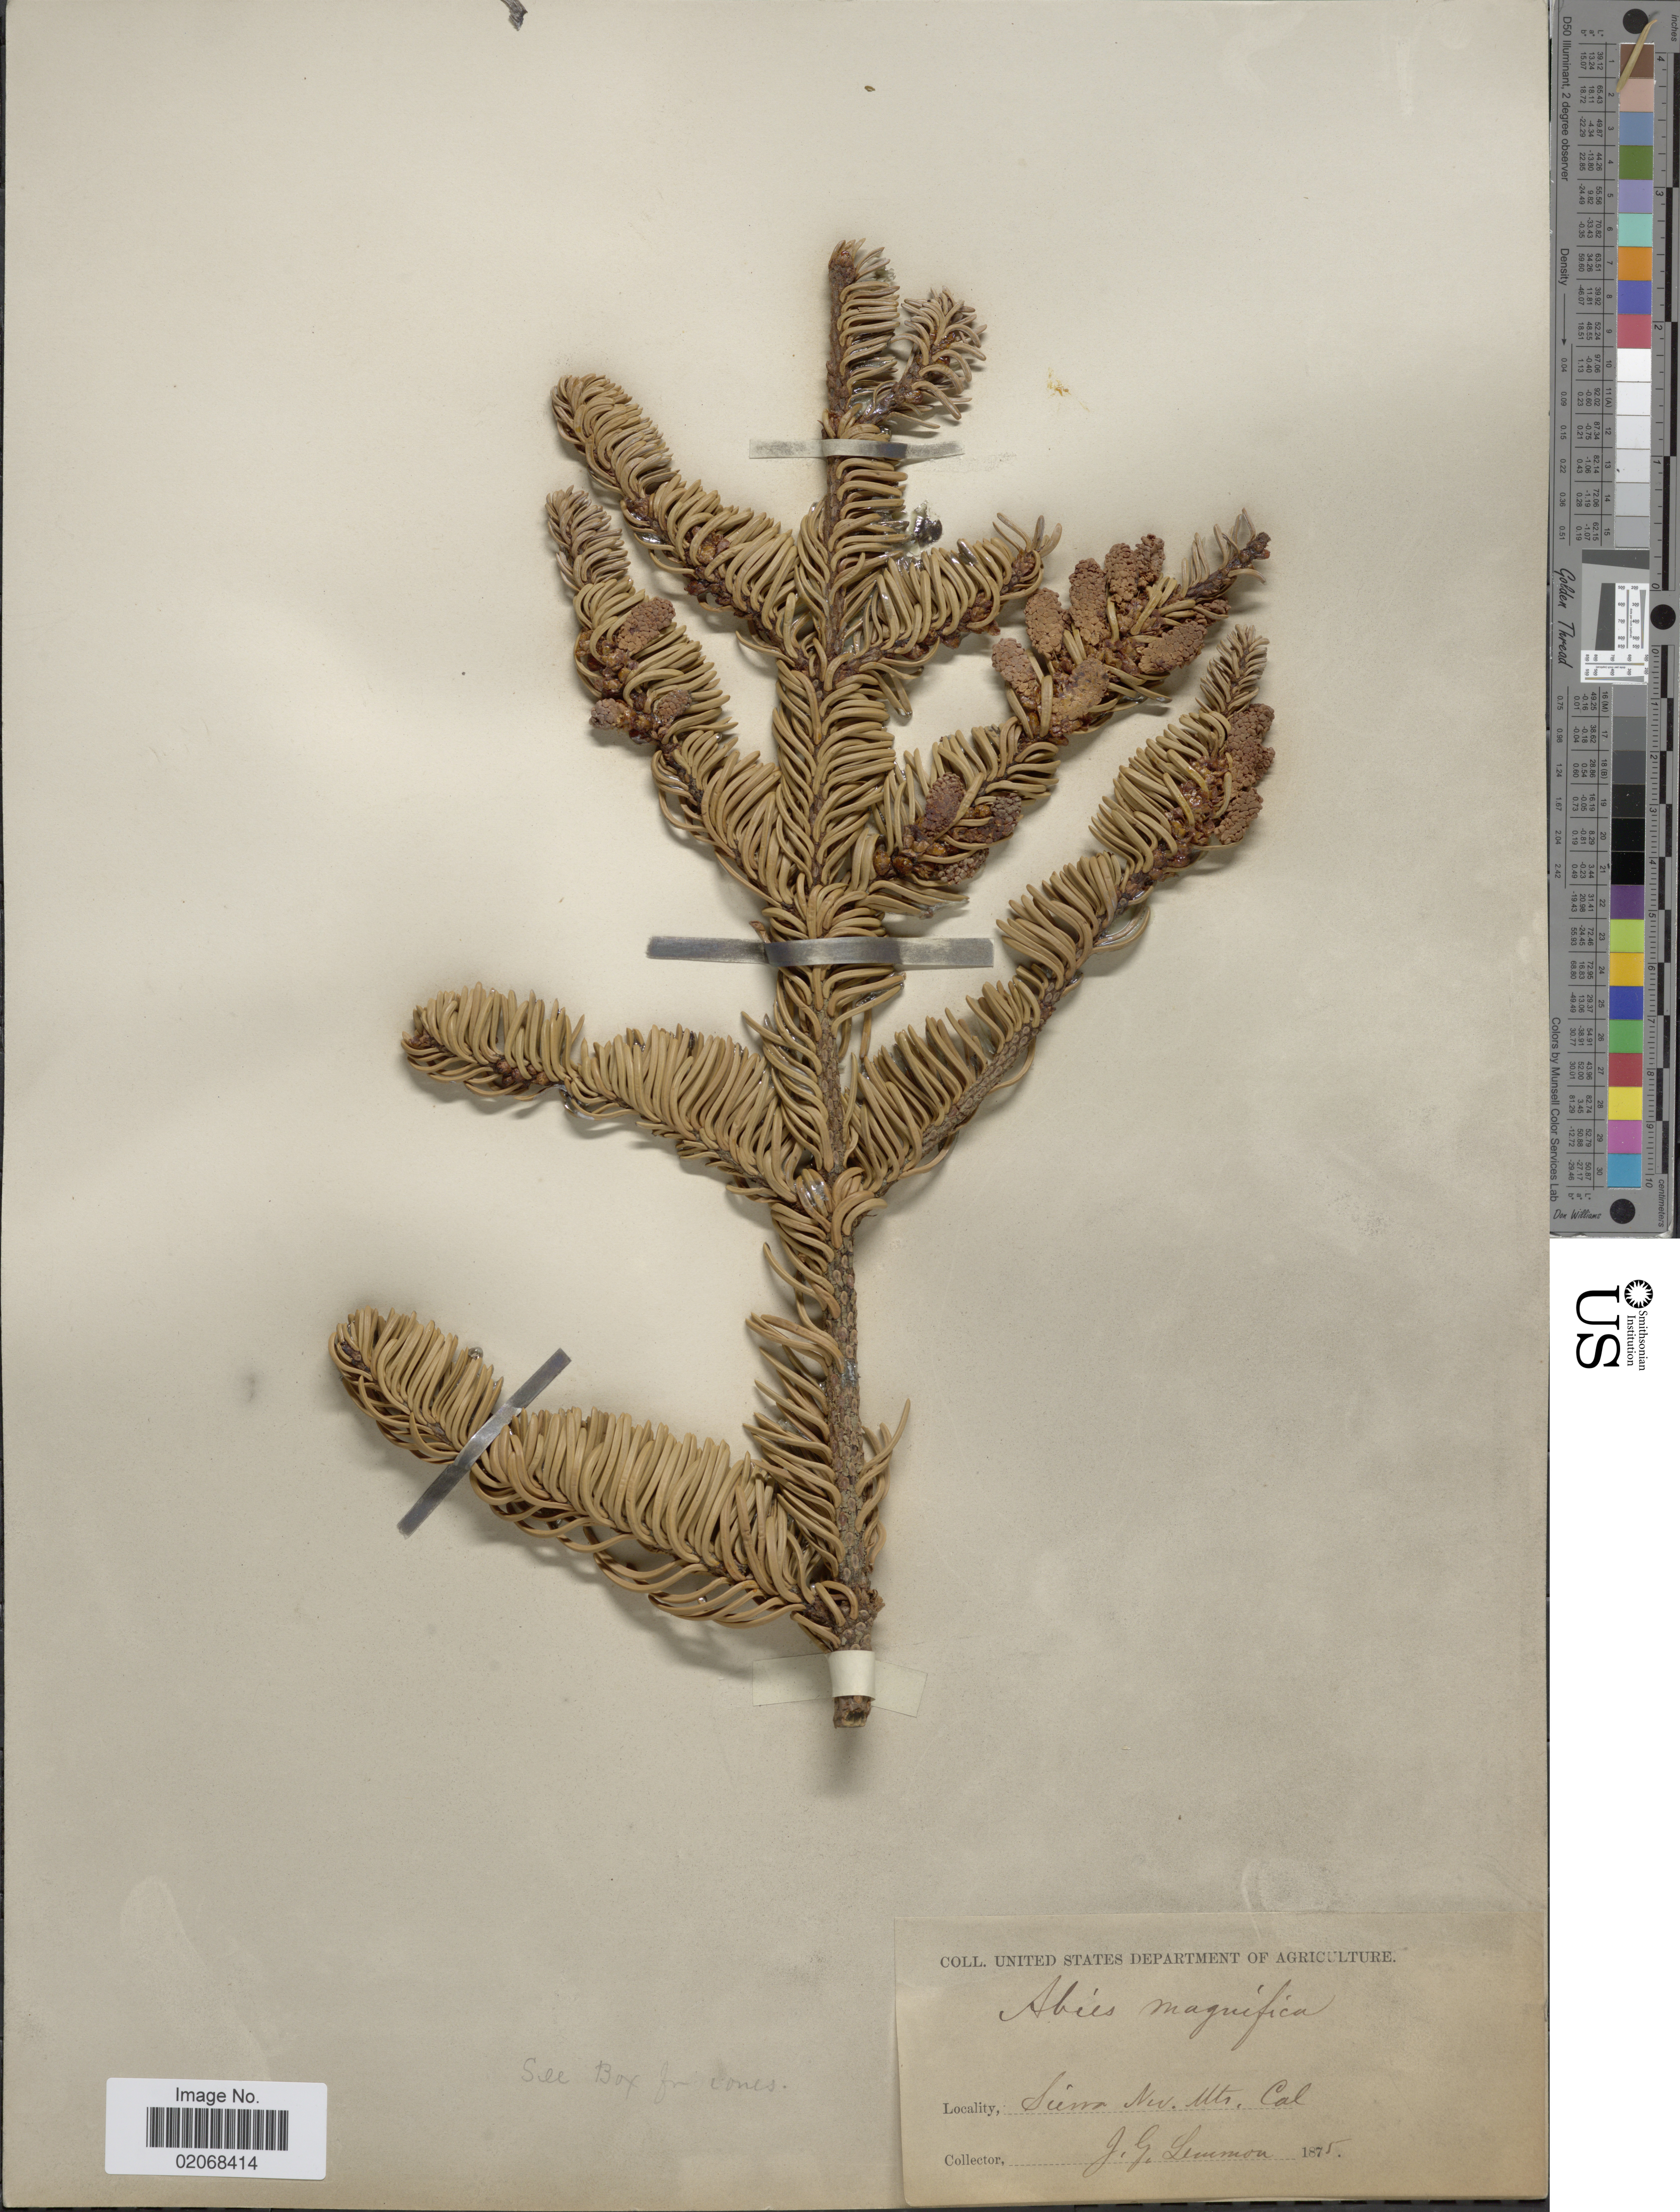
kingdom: Plantae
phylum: Tracheophyta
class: Pinopsida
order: Pinales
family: Pinaceae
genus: Abies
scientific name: Abies magnifica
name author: A. Murray bis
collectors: J. Lemmon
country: United States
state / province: California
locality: Sierra Nev Mts